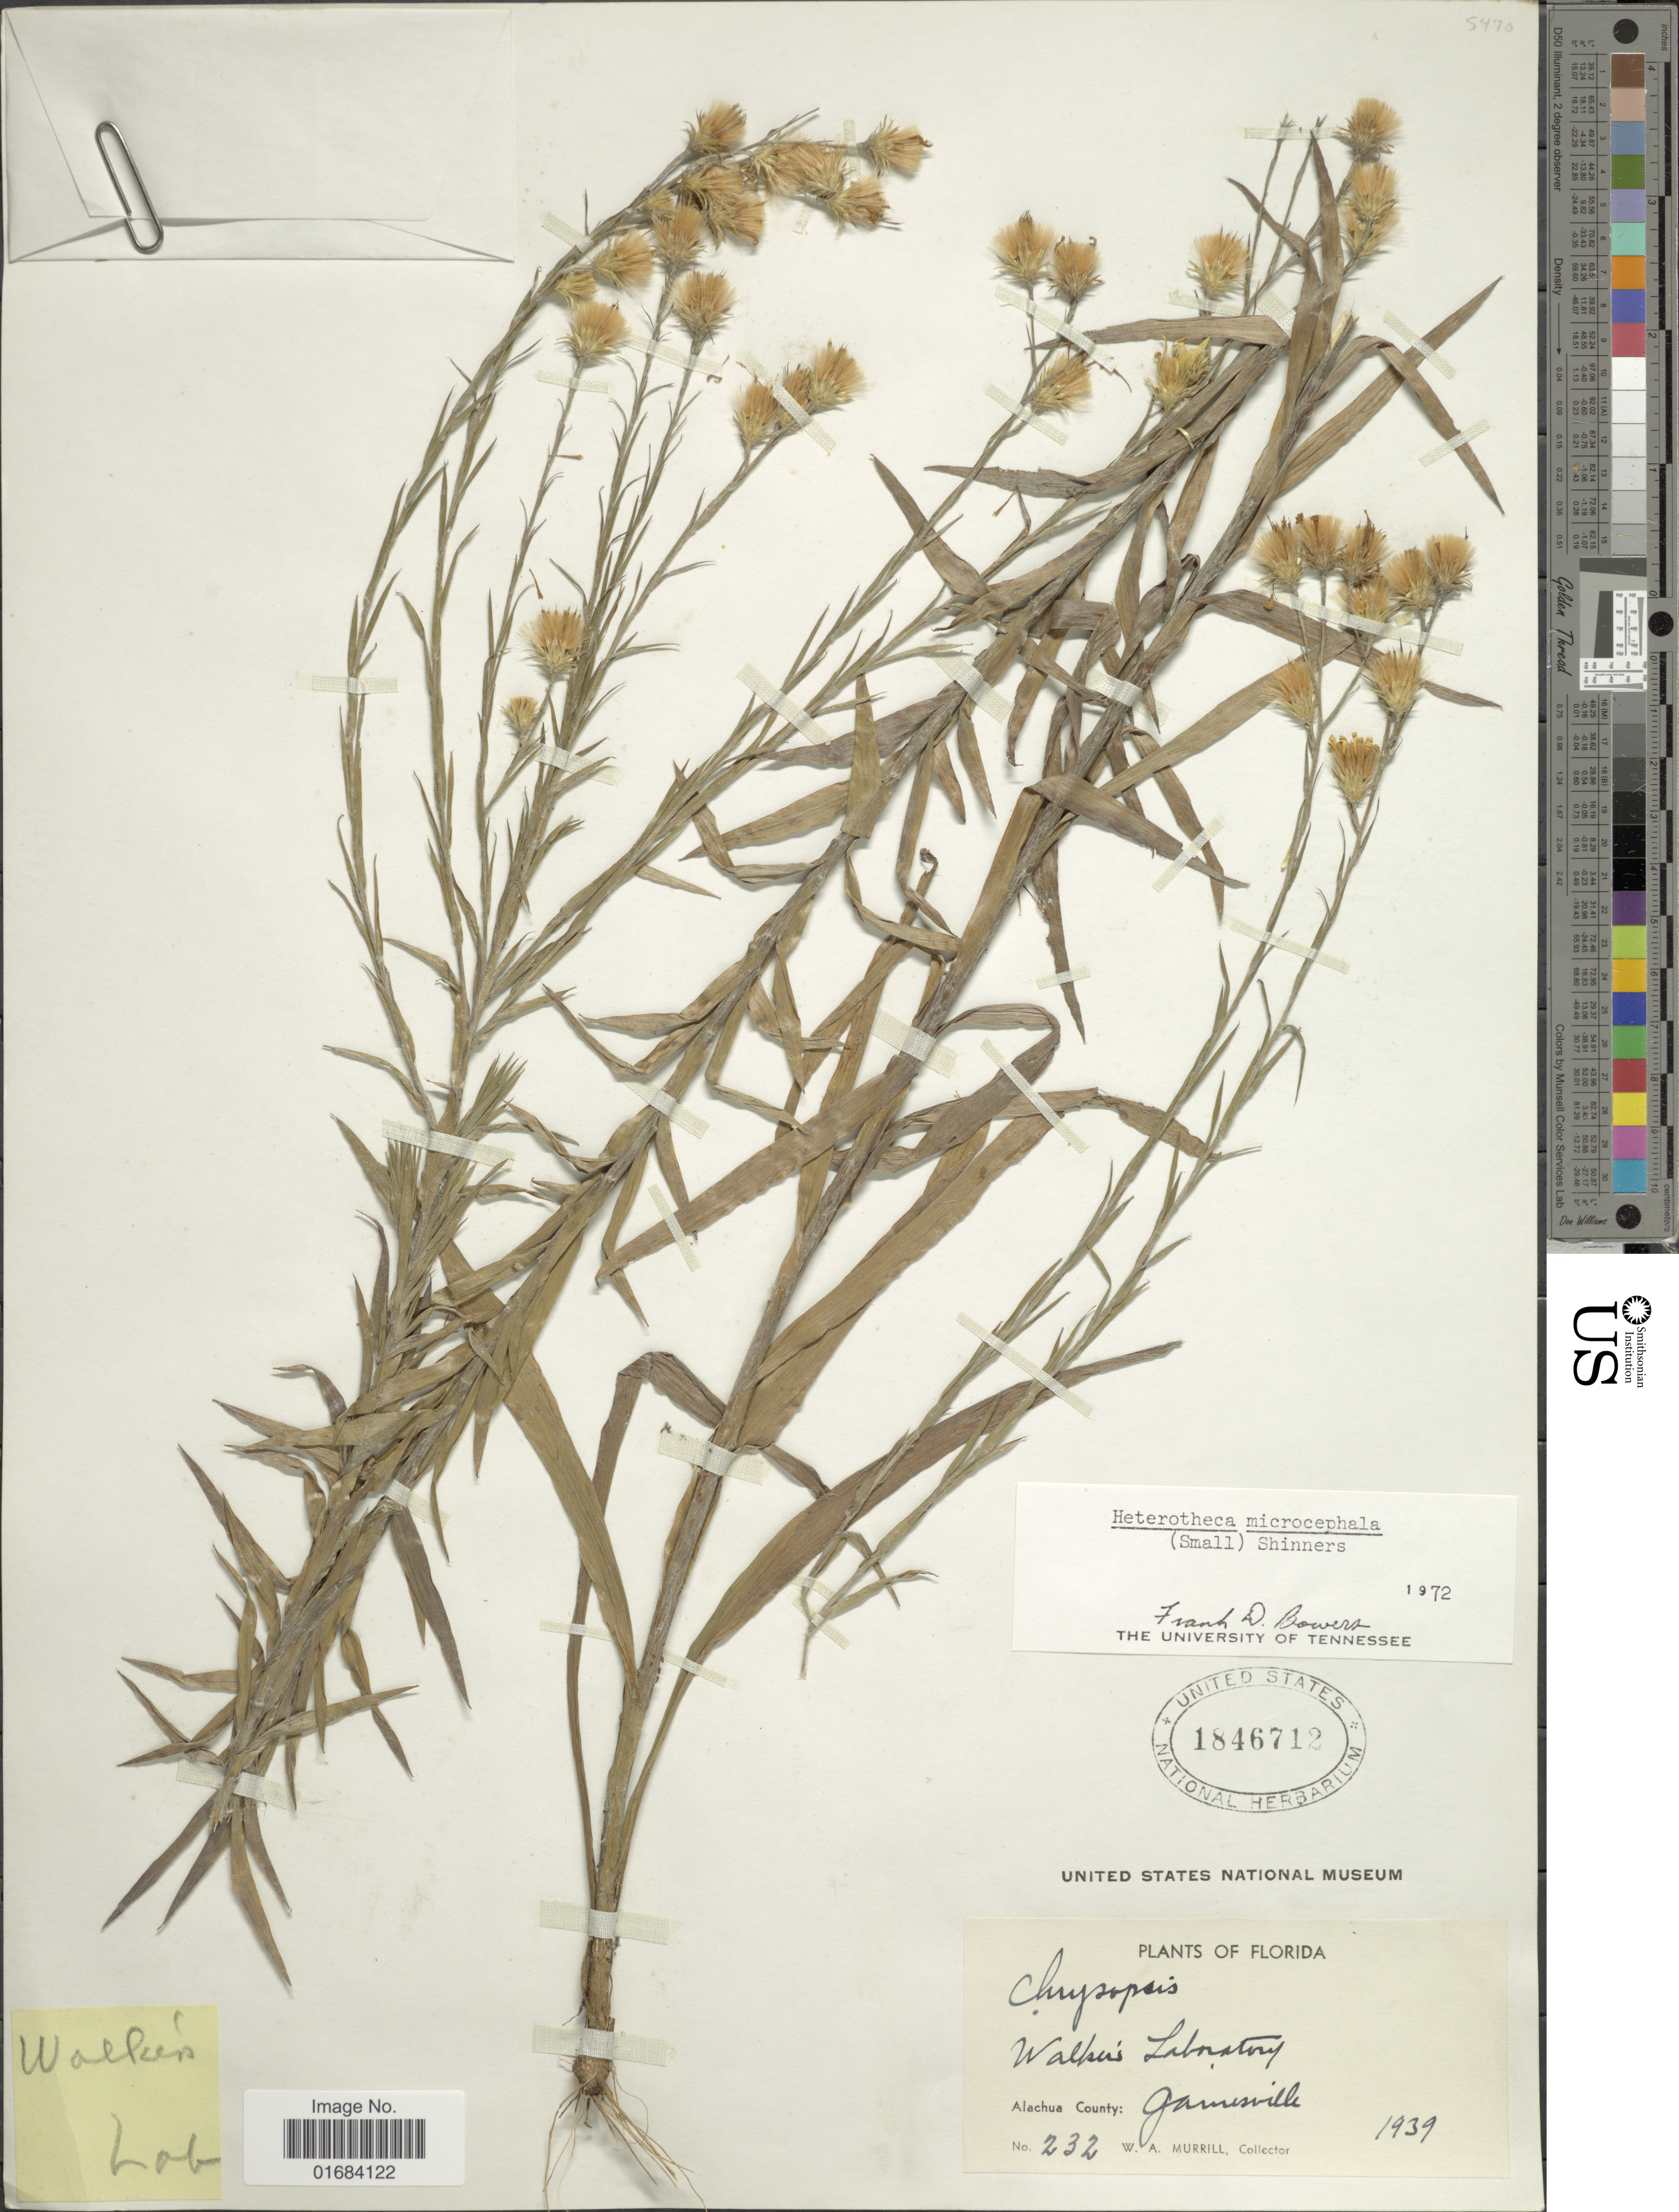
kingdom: Plantae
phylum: Tracheophyta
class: Magnoliopsida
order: Asterales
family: Asteraceae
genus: Pityopsis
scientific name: Pityopsis microcephala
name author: Small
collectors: W. A. Murrill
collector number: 232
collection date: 1939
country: United States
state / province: Florida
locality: Walper's Laboratory, Alachua County: Gainesville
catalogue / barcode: US 1846712